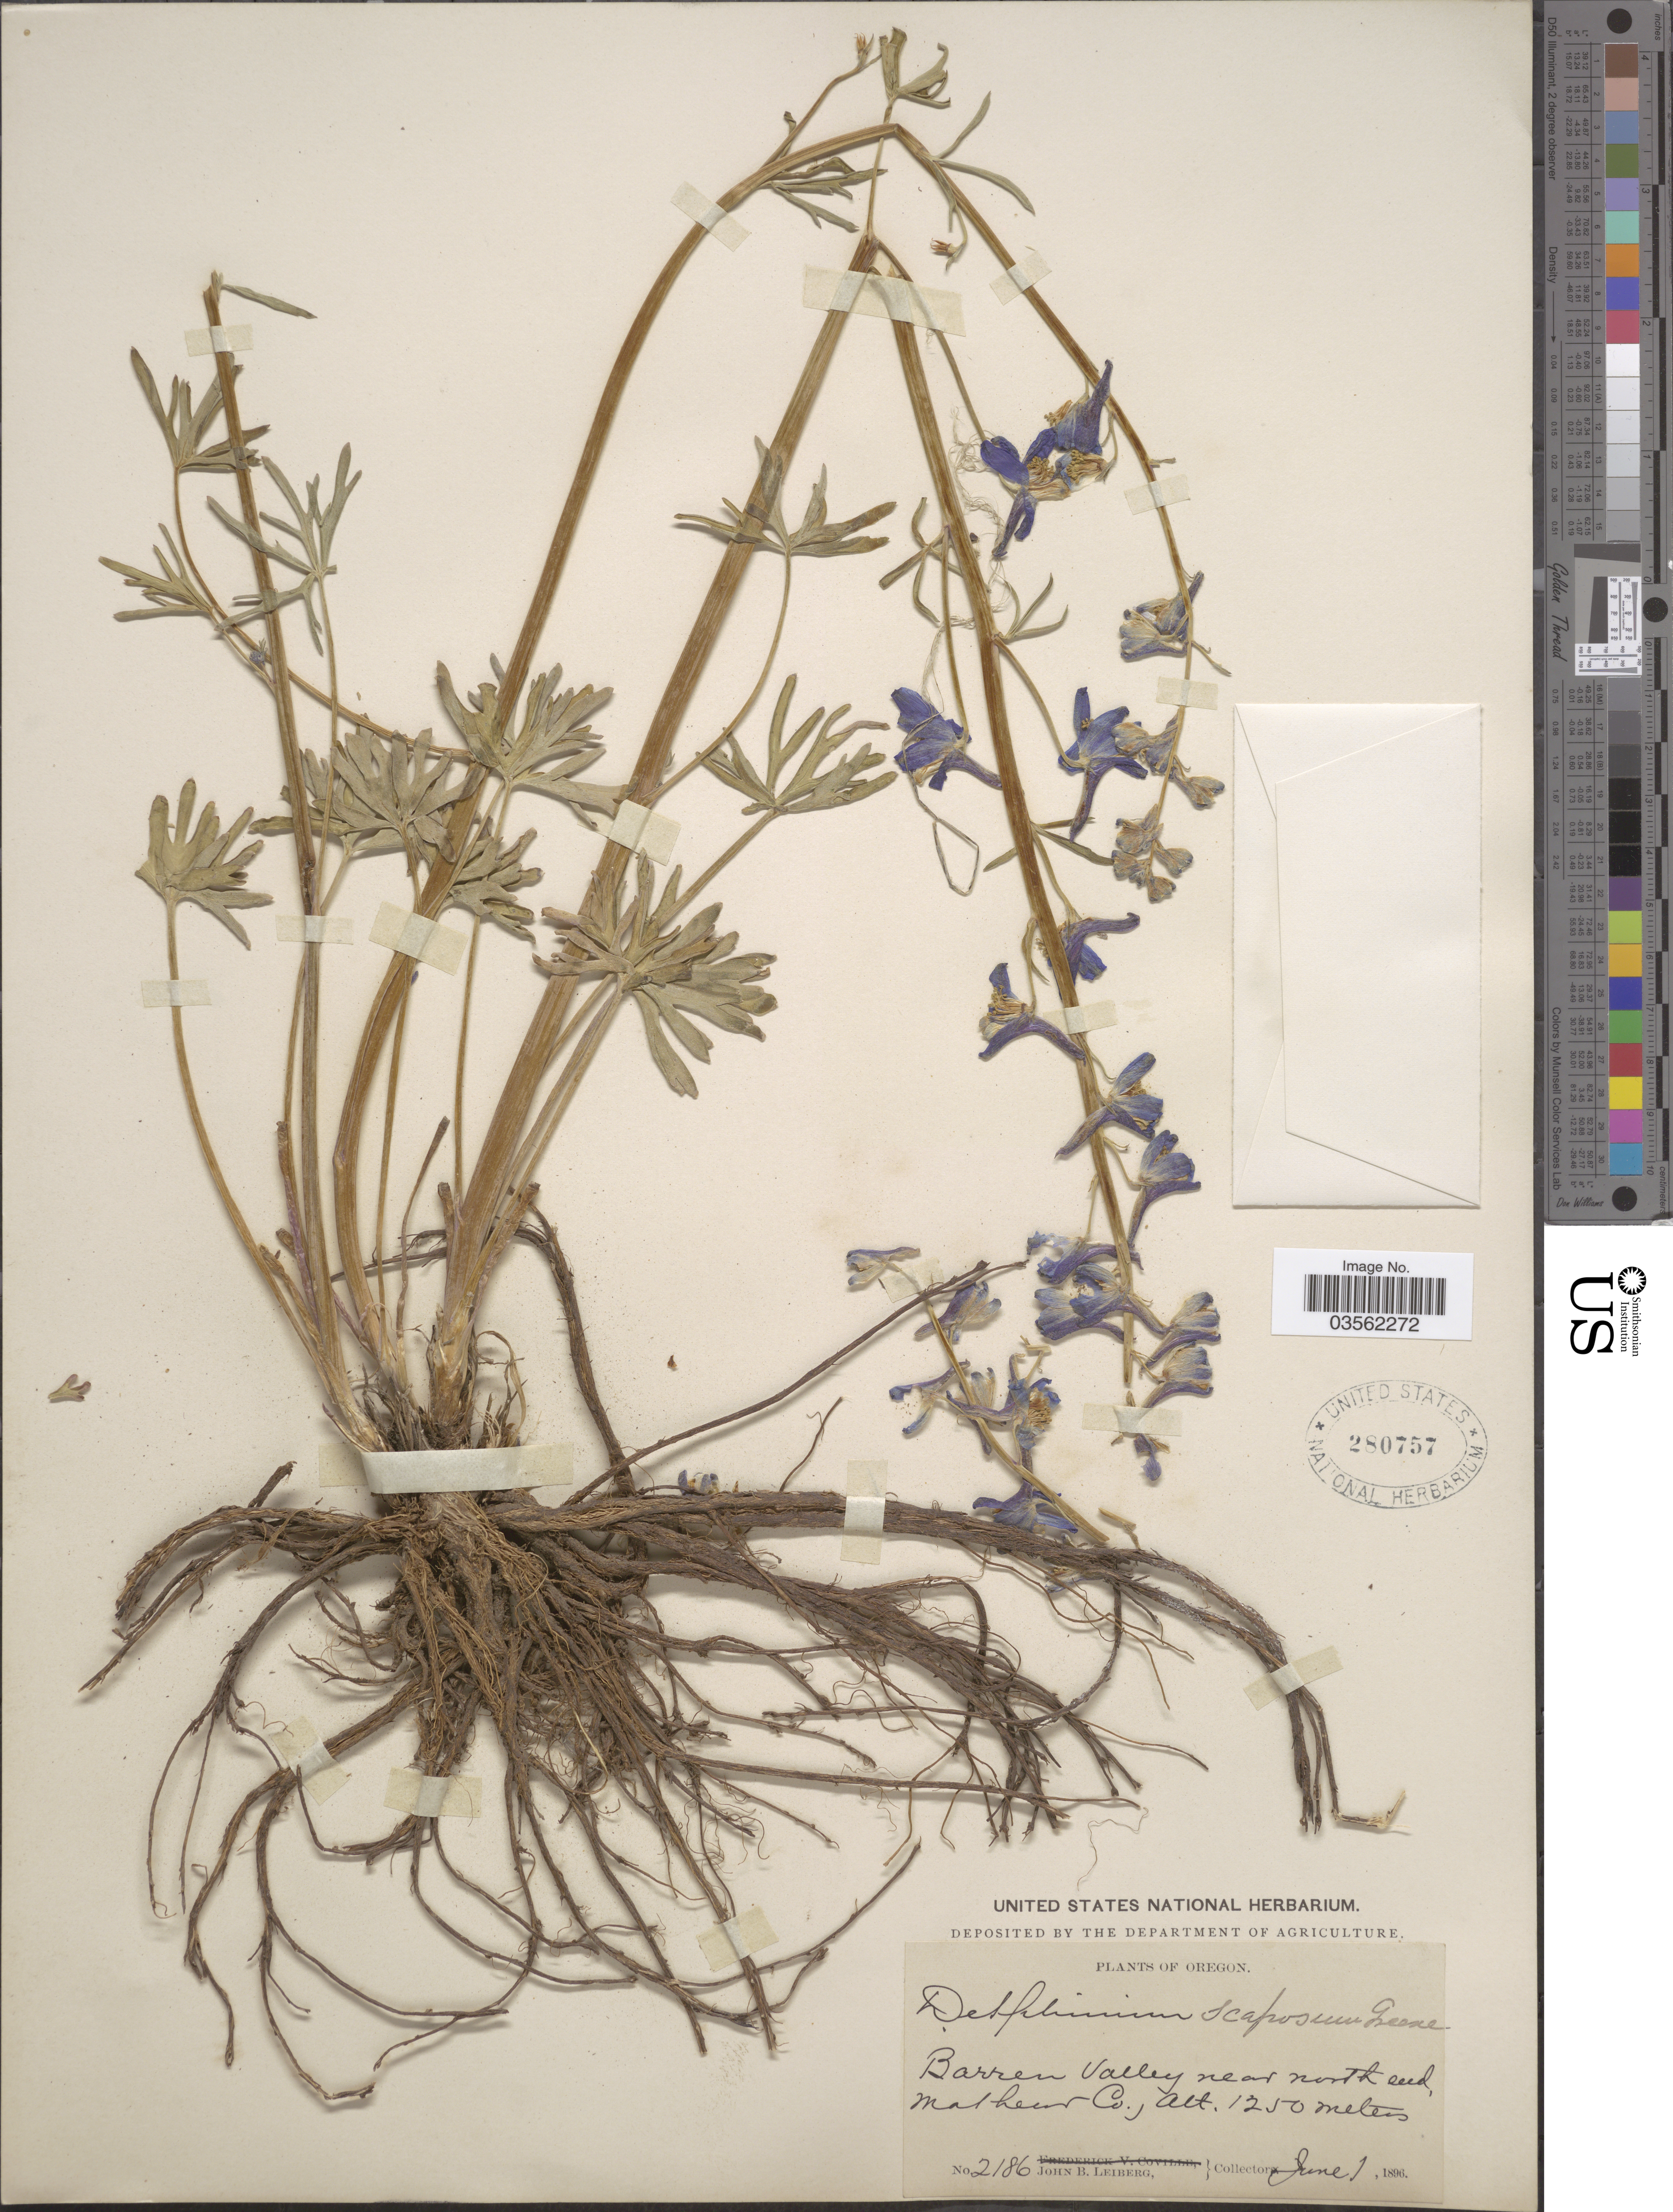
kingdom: Plantae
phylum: Tracheophyta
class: Magnoliopsida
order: Ranunculales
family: Ranunculaceae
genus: Delphinium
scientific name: Delphinium andersonii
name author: A. Gray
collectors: J. B. Leiberg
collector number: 2186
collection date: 1896-06-01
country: United States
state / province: Oregon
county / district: Malheur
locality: Barren Valley near north end, Malheur Co.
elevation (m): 1250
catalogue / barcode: US 280757